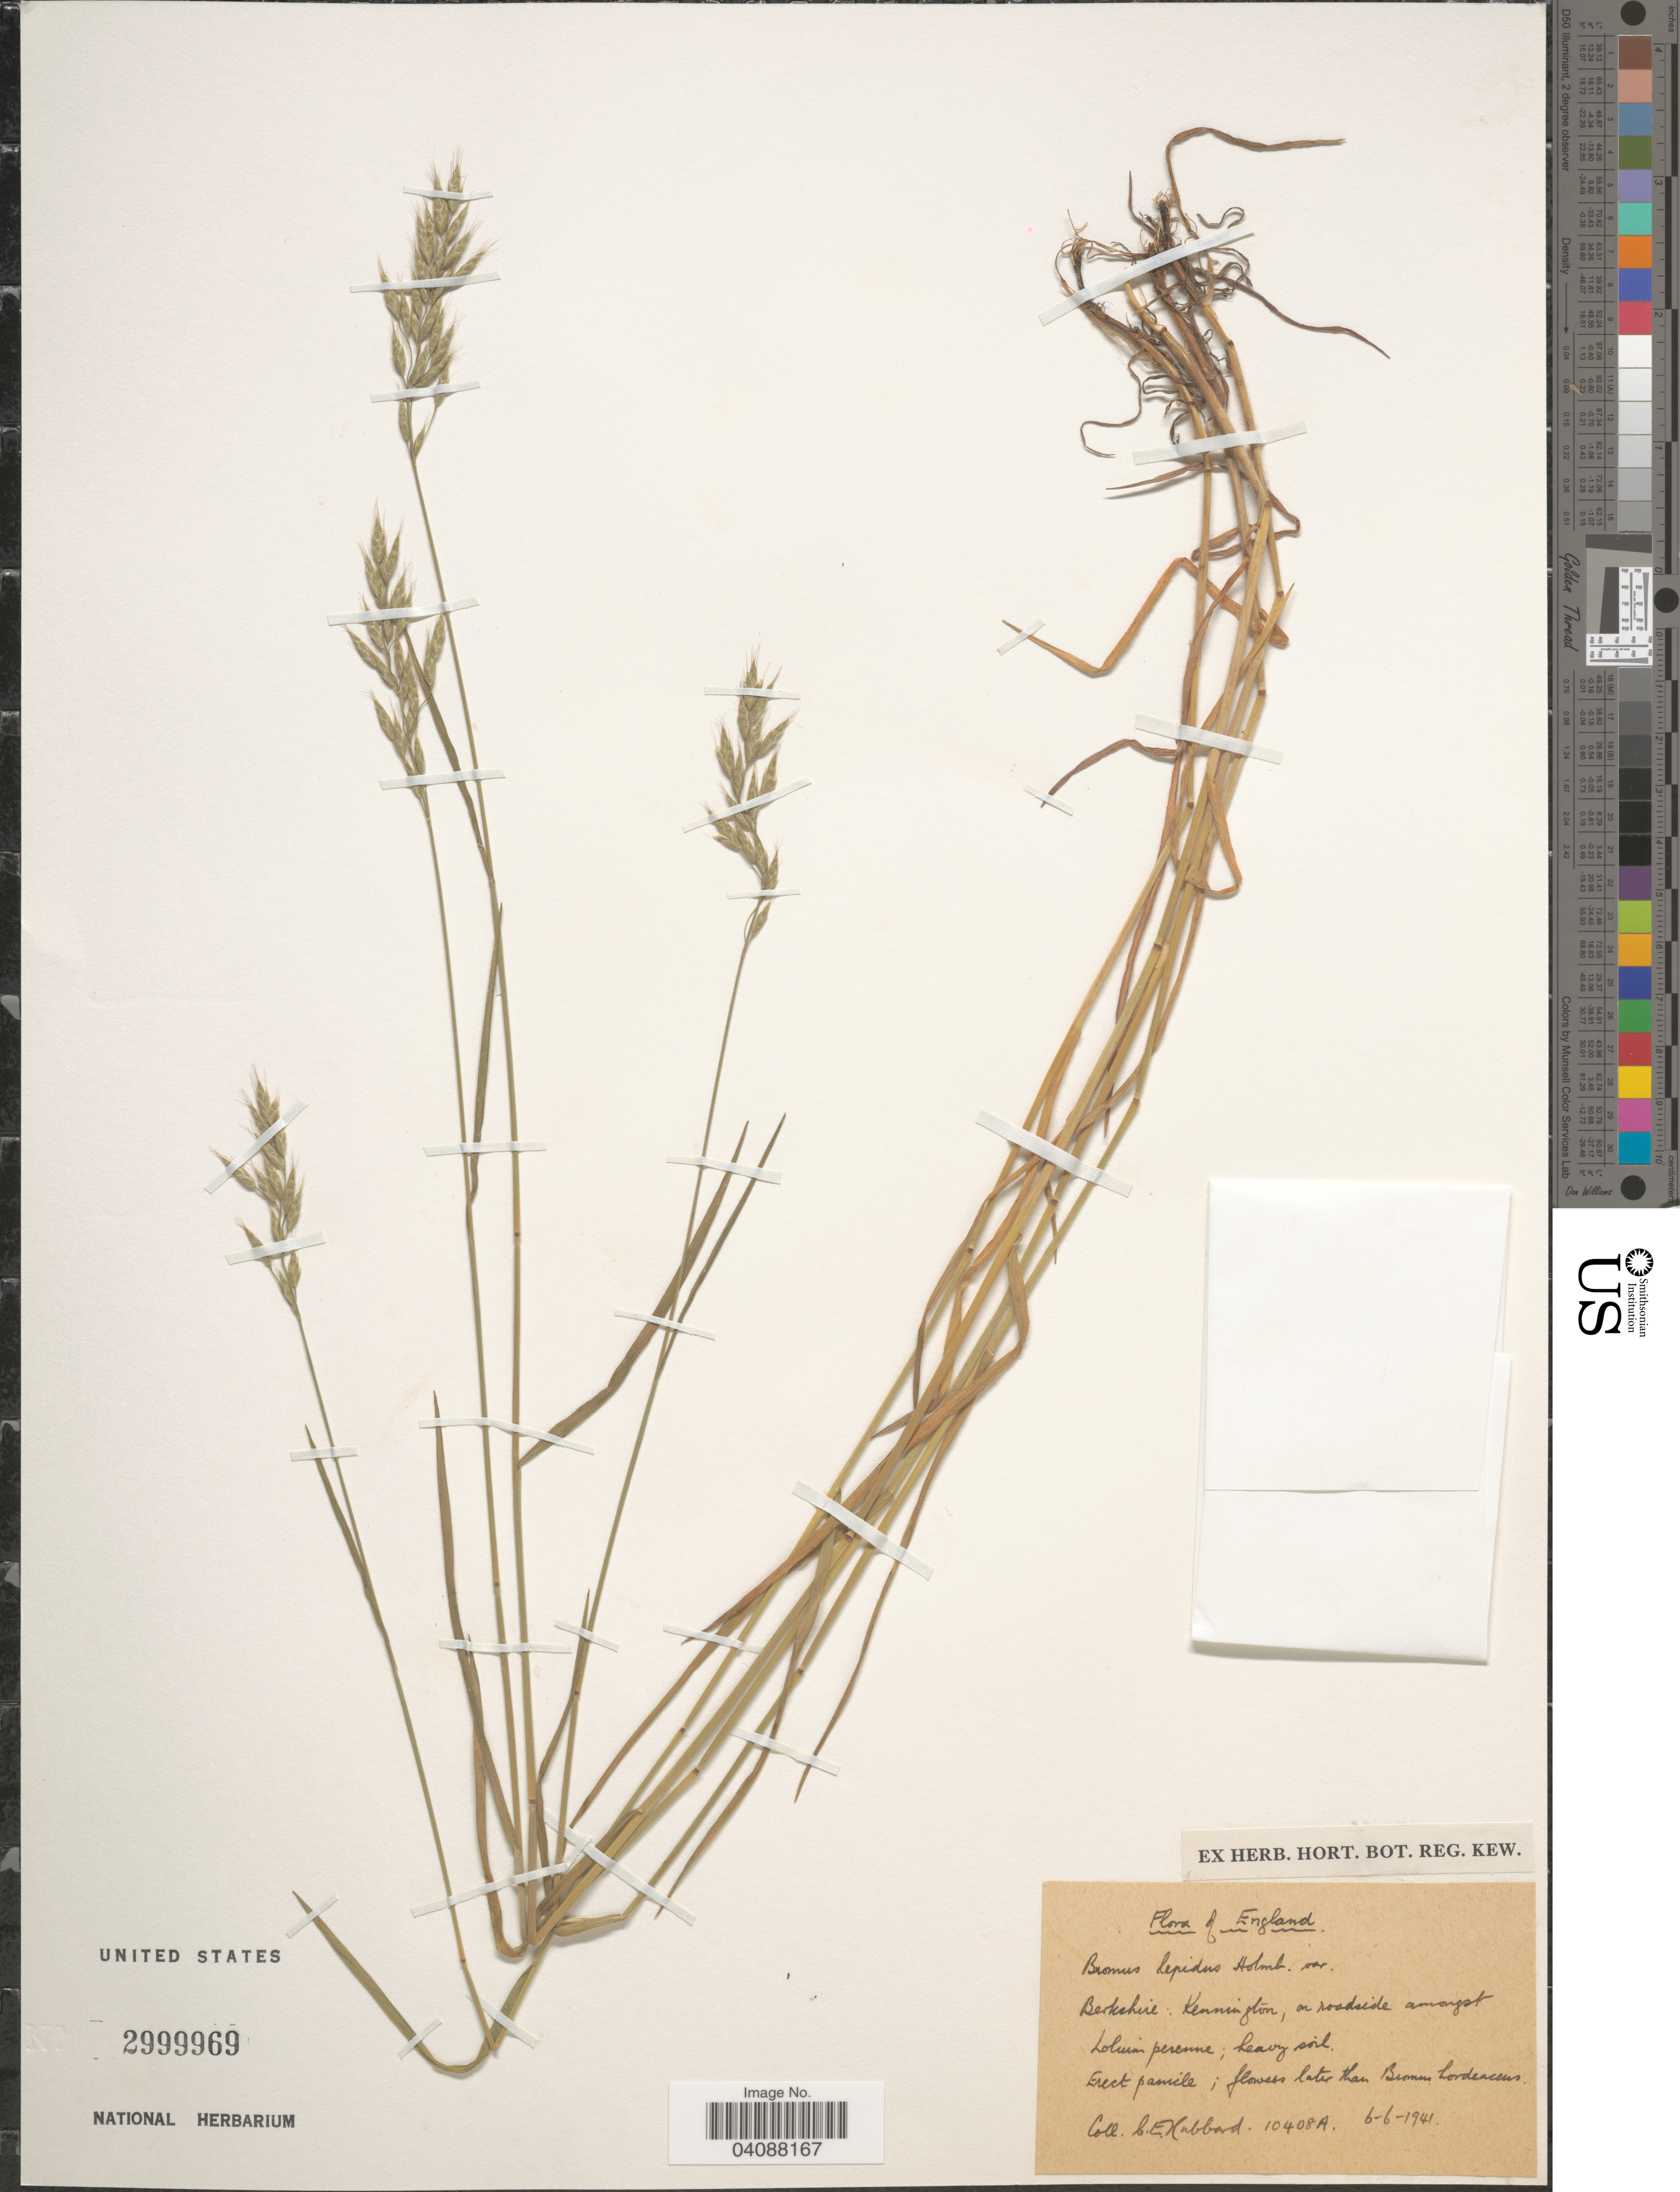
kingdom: Plantae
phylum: Tracheophyta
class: Liliopsida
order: Poales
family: Poaceae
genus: Bromus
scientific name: Bromus lepidus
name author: Holmberg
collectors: C. E. Hubbard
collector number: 10408A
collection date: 1941-06-06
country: United Kingdom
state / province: England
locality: Berkshire: Kennington, on roadside amongst Lolium perenne.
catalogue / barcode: US 2999969